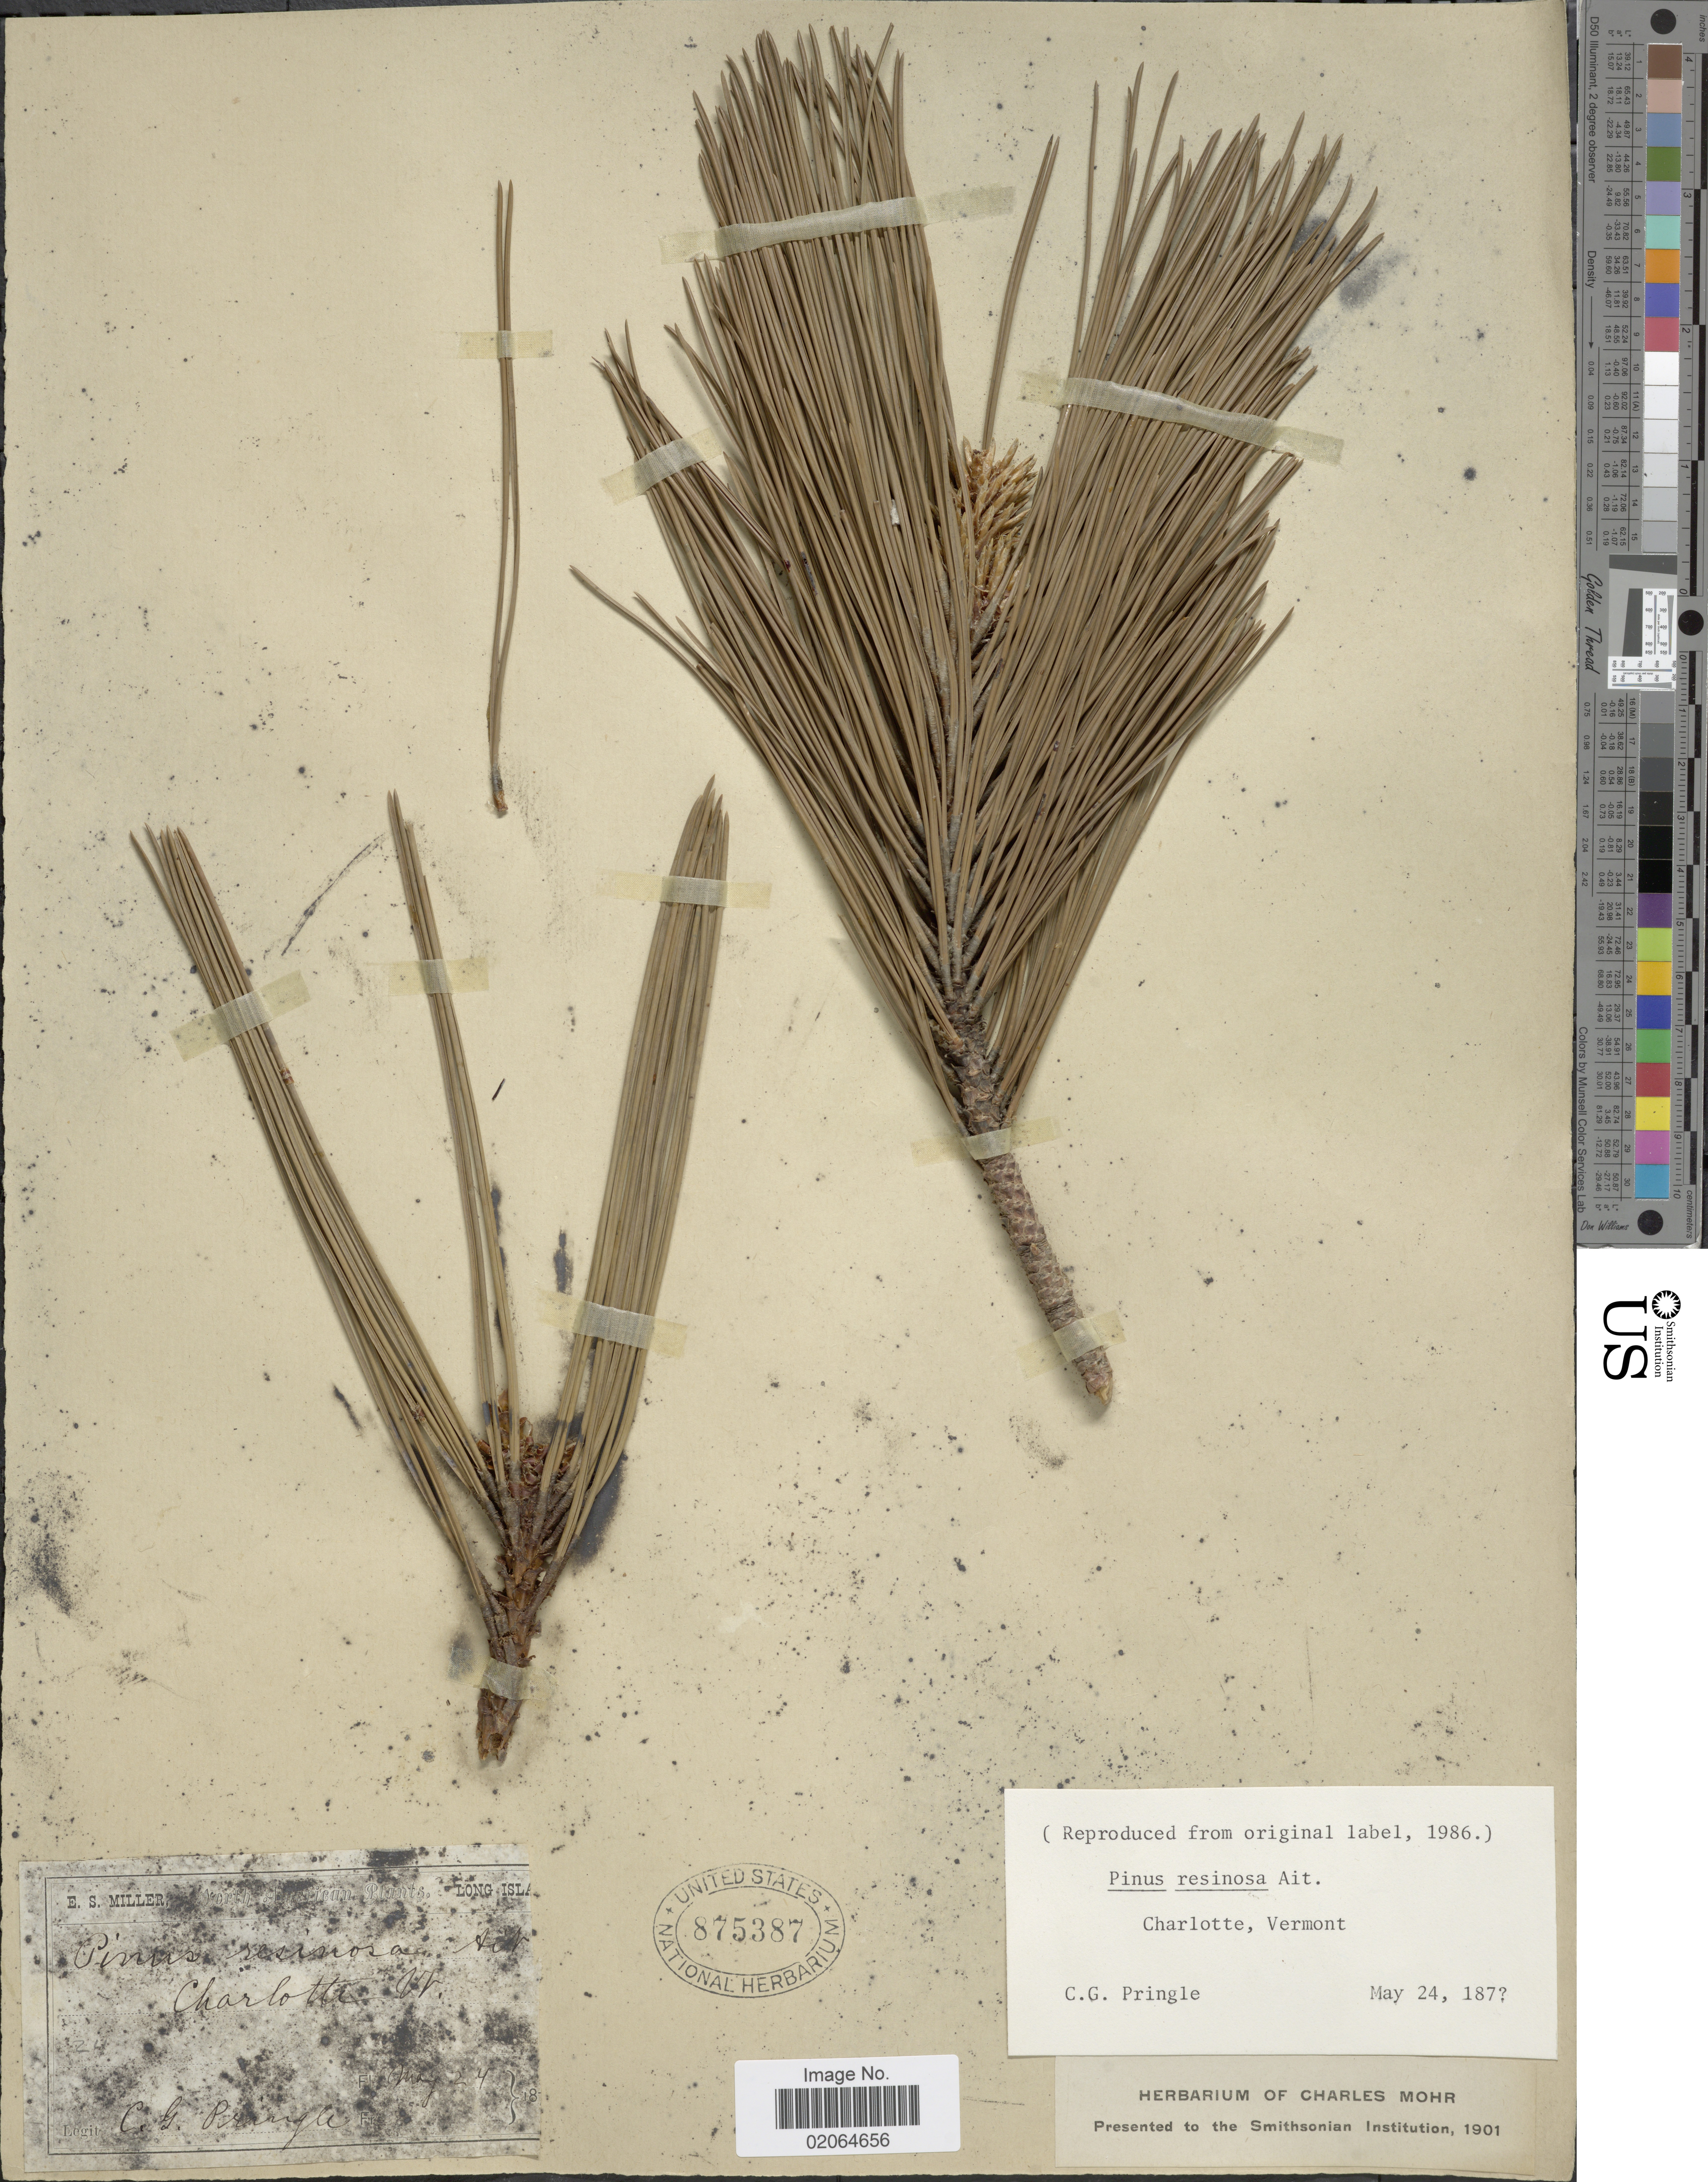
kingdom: Plantae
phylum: Tracheophyta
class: Pinopsida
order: Pinales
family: Pinaceae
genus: Pinus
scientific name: Pinus resinosa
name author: Aiton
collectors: C. G. Pringle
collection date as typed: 18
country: United States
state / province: Vermont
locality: Charlotte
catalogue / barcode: US 875387